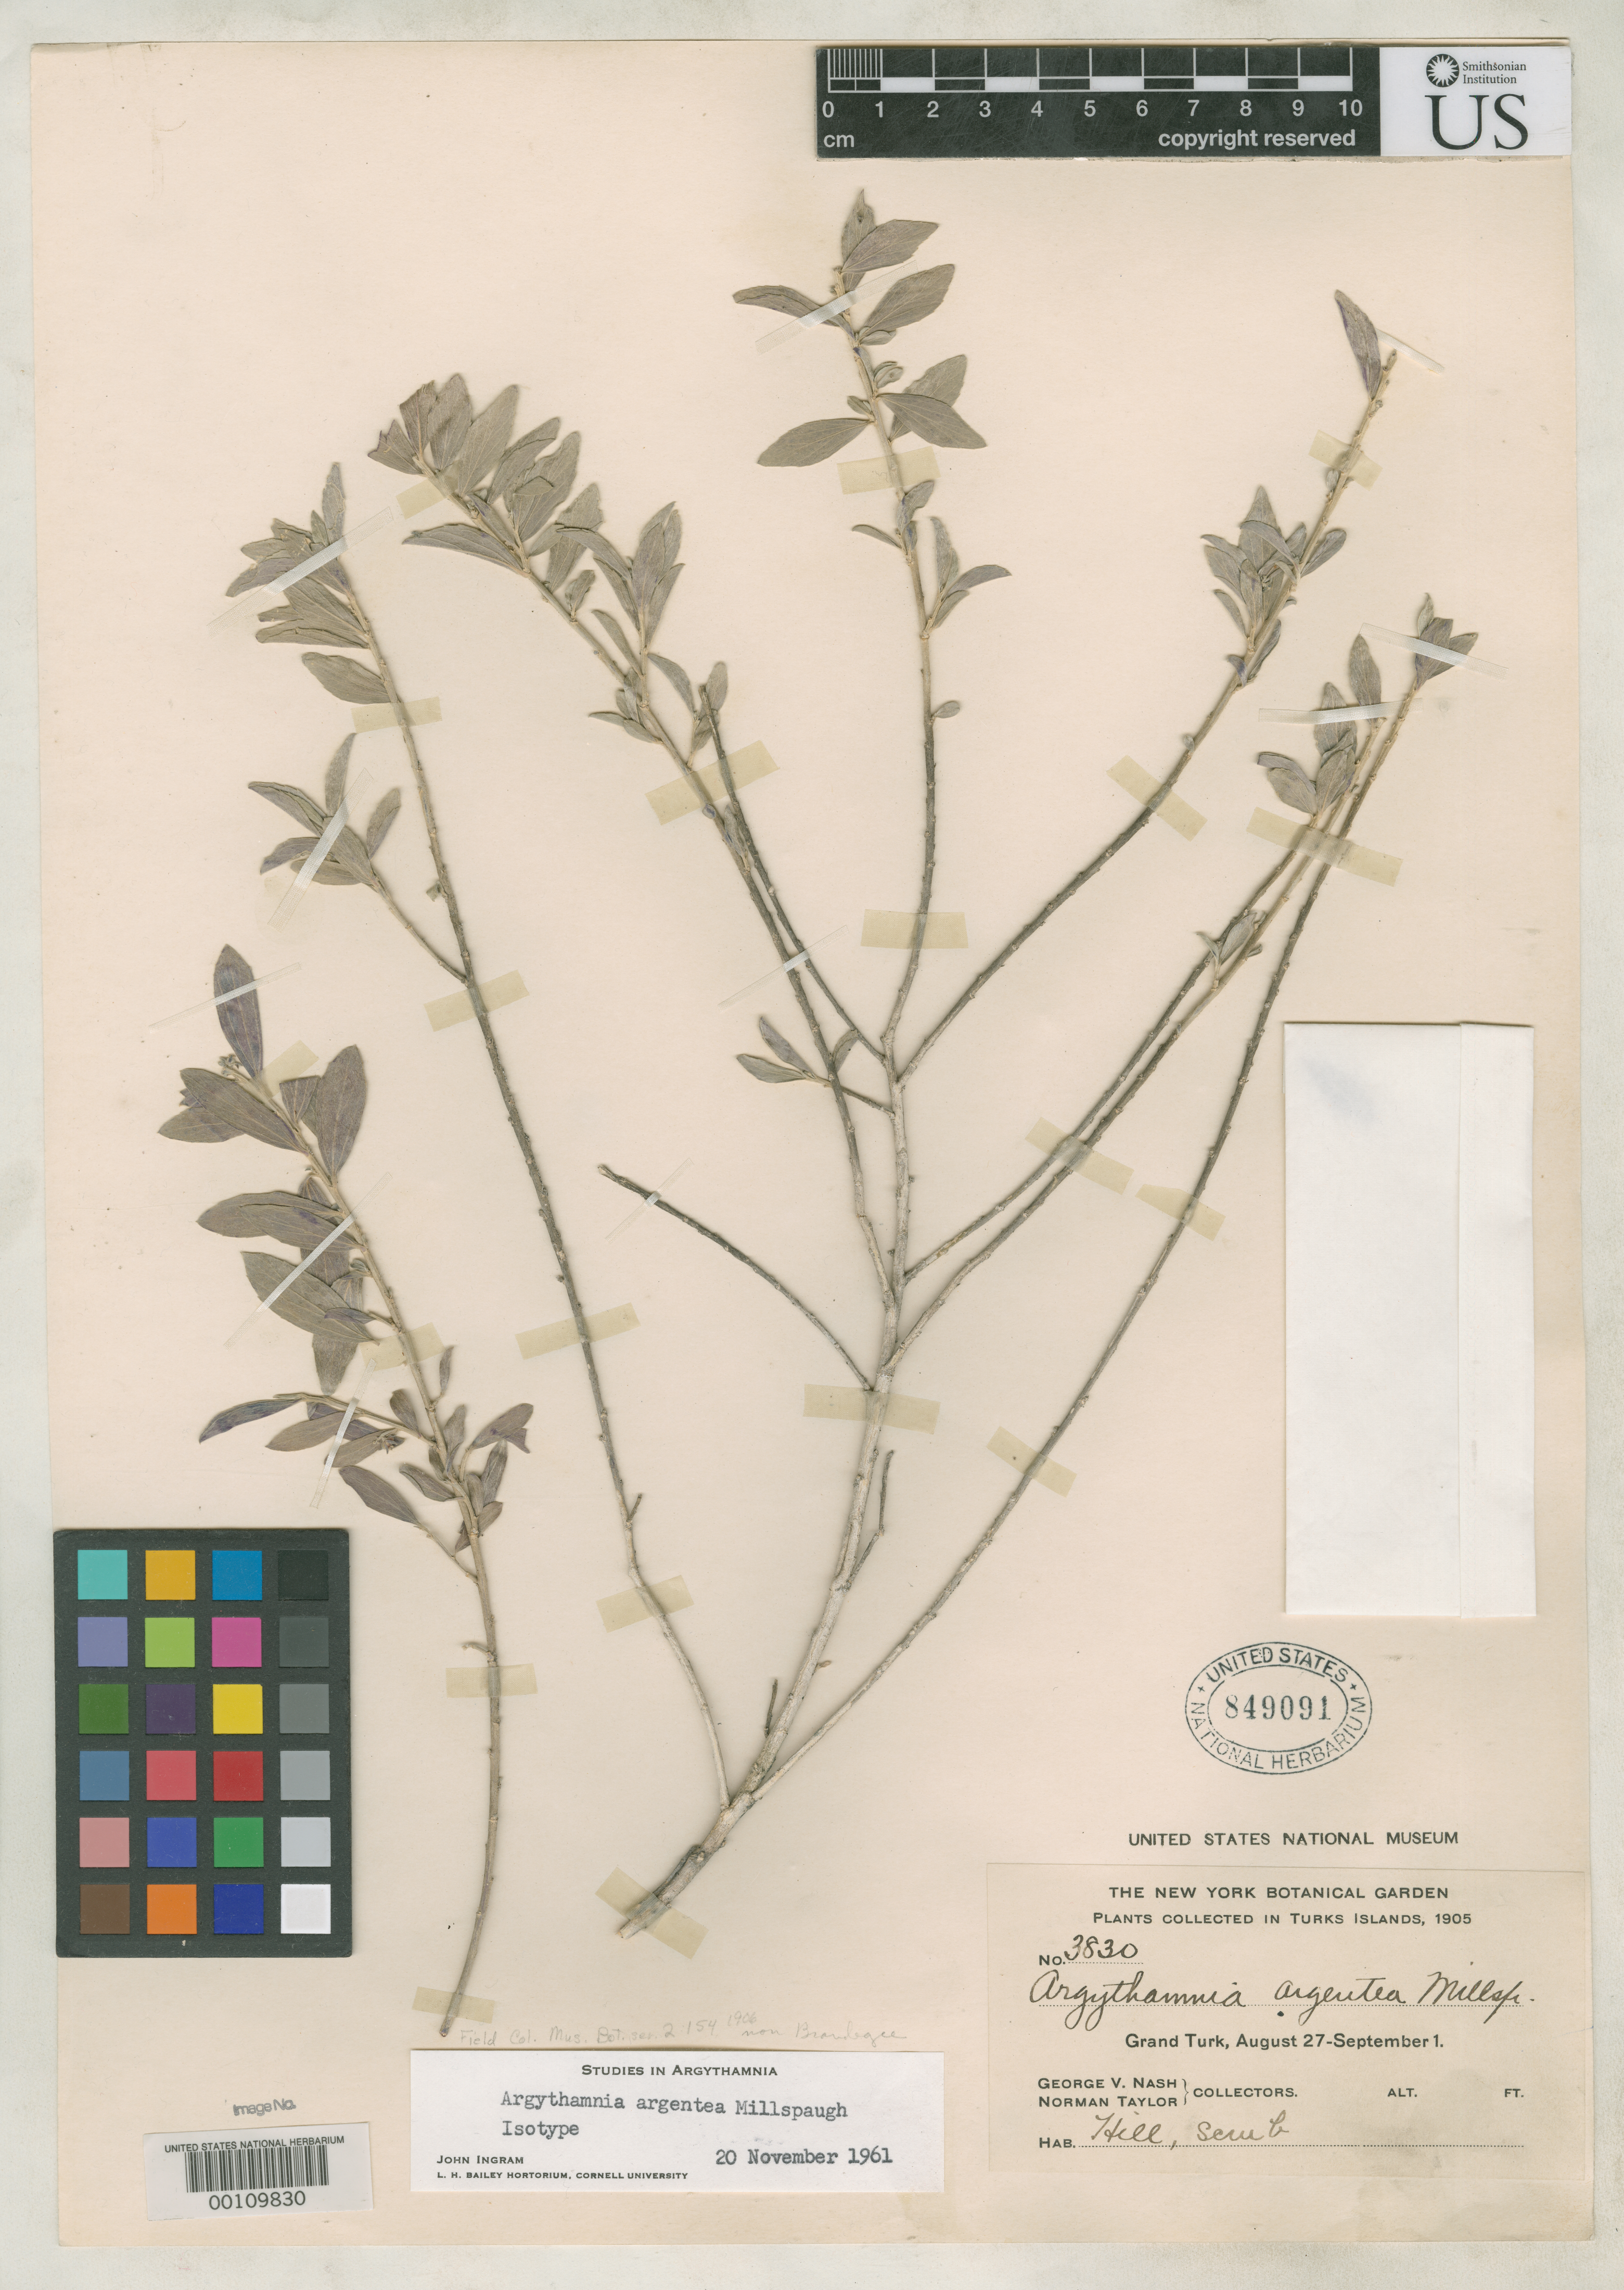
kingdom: Plantae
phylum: Tracheophyta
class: Magnoliopsida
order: Malpighiales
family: Euphorbiaceae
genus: Argythamnia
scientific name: Argythamnia argentea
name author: Millsp.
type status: Isotype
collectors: G. V. Nash & N. Taylor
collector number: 3830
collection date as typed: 27 Aug 1905 to 01 Sep 1905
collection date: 1905-08-27/1905-09-01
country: Bahamas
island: Grand Turk Island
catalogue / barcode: US 849091